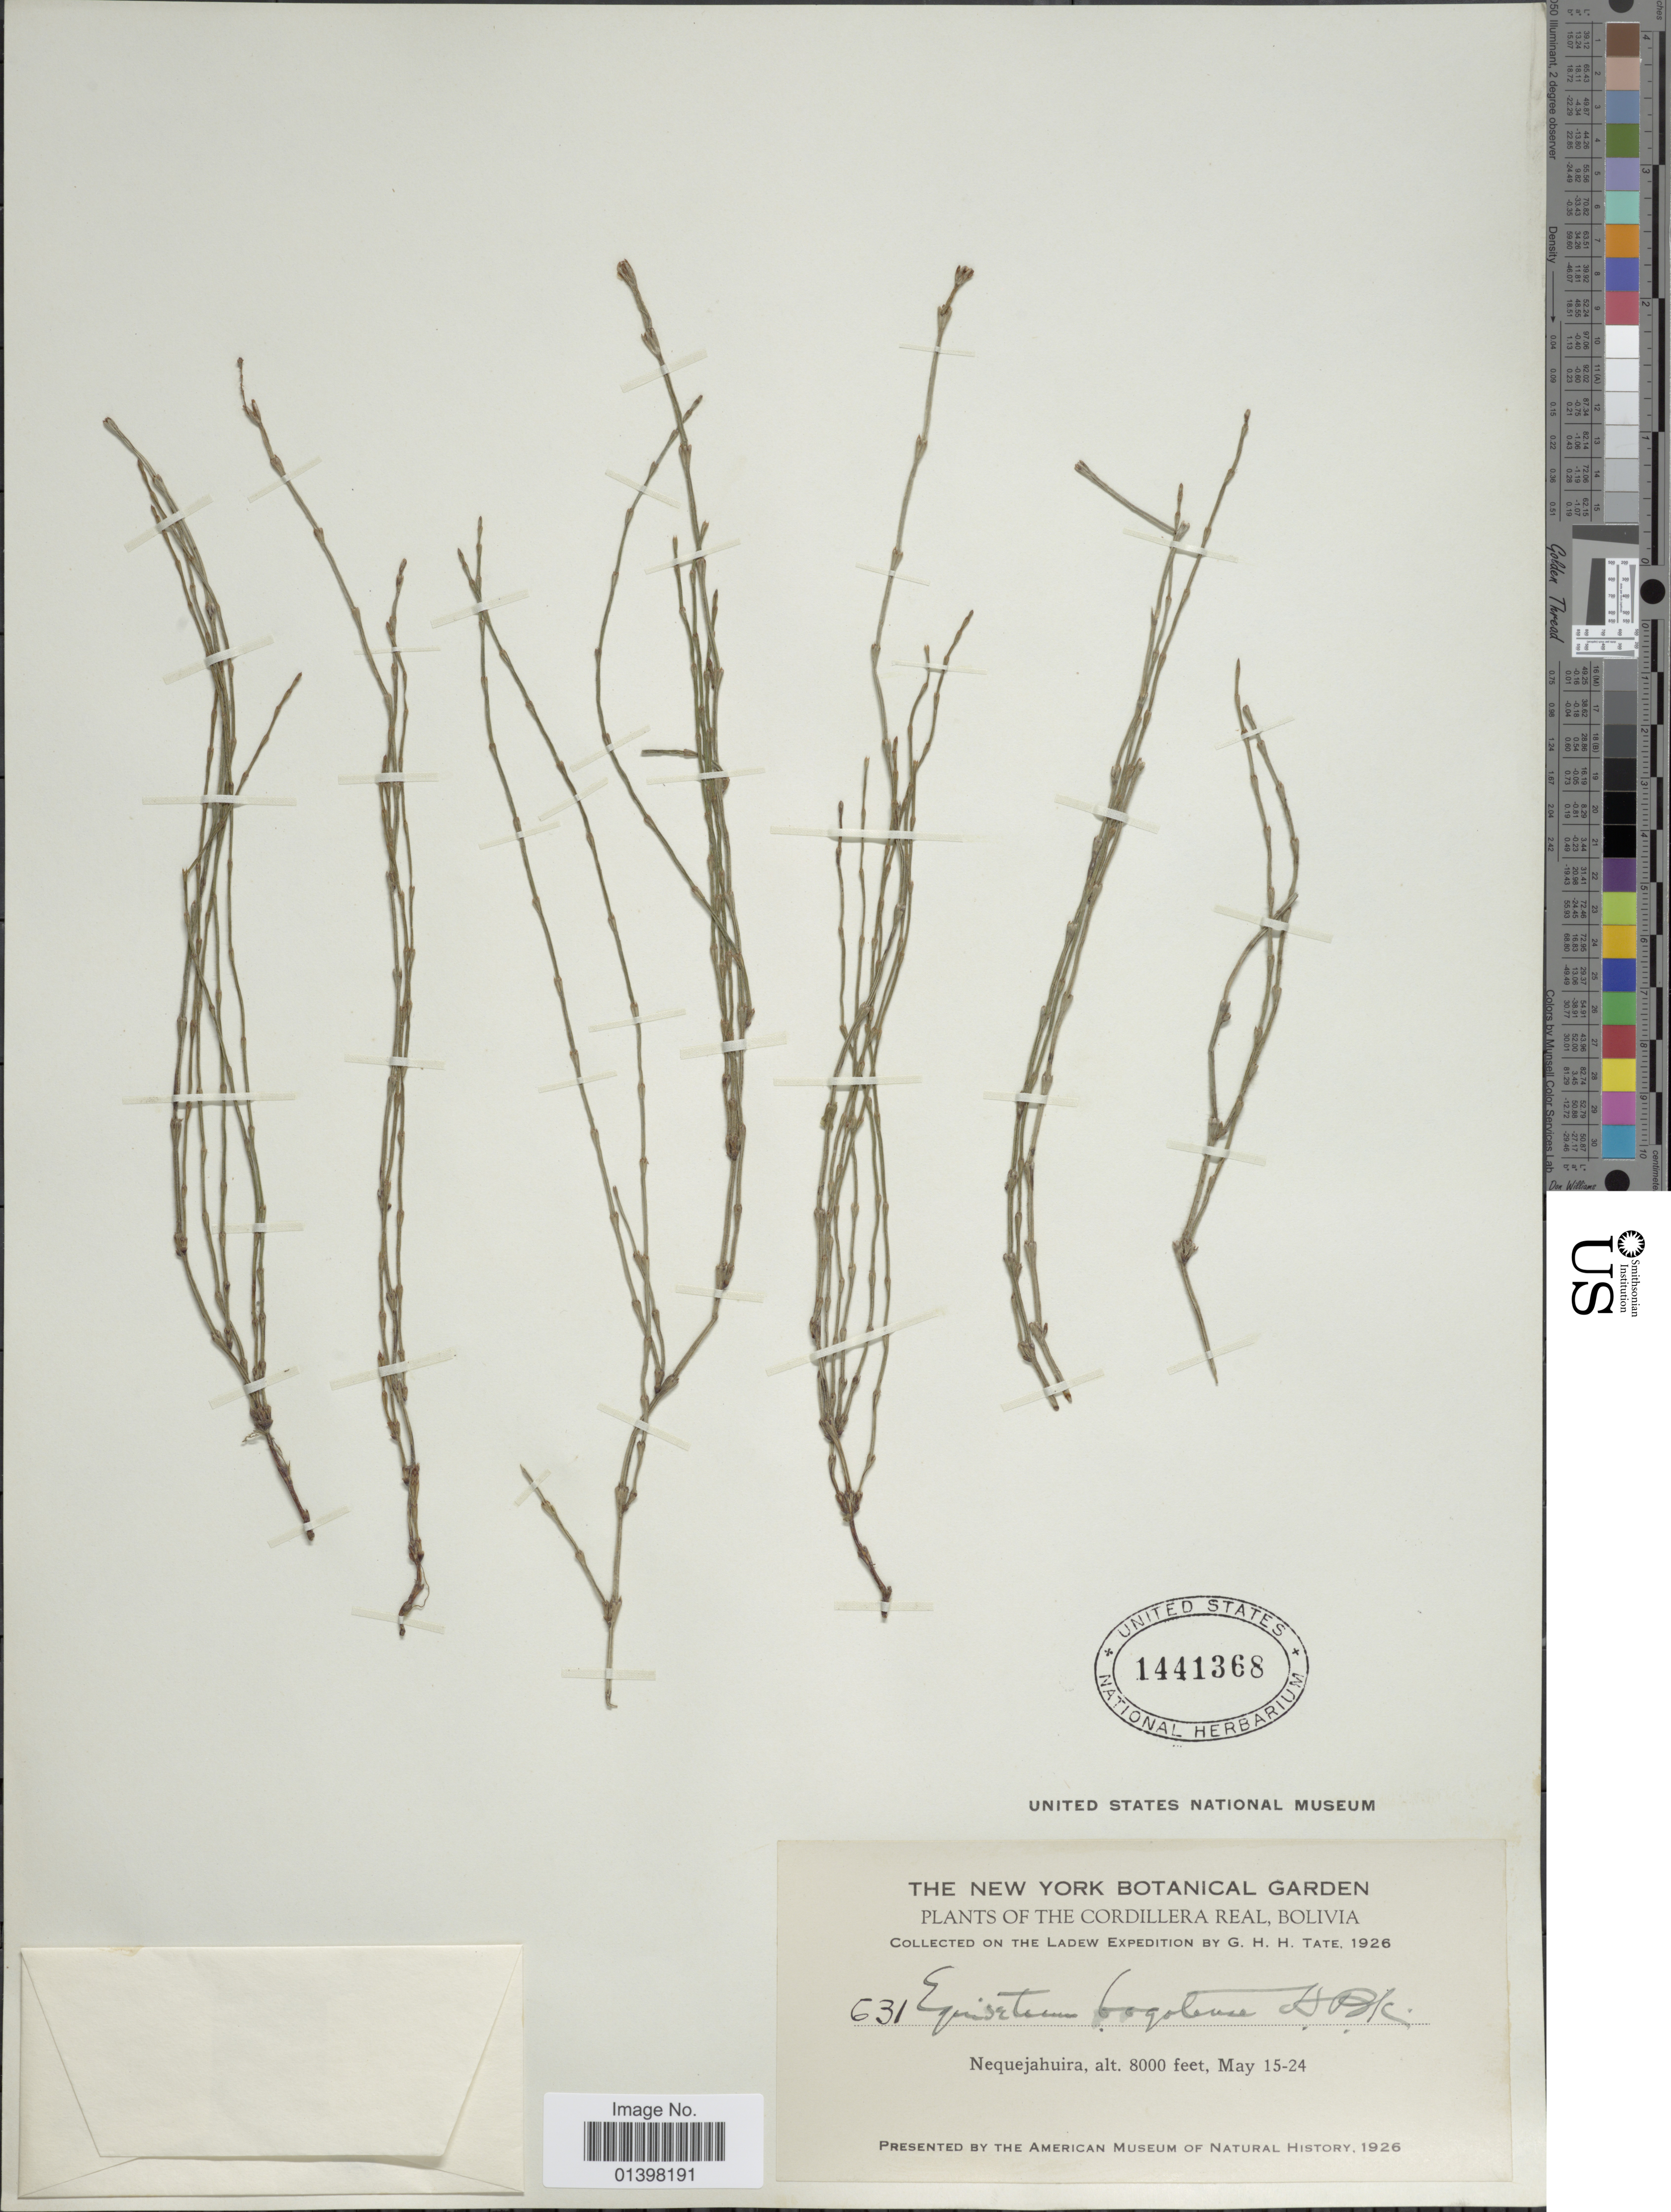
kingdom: Plantae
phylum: Tracheophyta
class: Polypodiopsida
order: Equisetales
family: Equisetaceae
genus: Equisetum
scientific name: Equisetum bogotense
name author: Kunth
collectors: G. Tate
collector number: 631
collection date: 1926-05-15/1926-05-24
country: Bolivia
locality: The Cordillera Real, Nequejahuira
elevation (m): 2438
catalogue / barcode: US 1441368